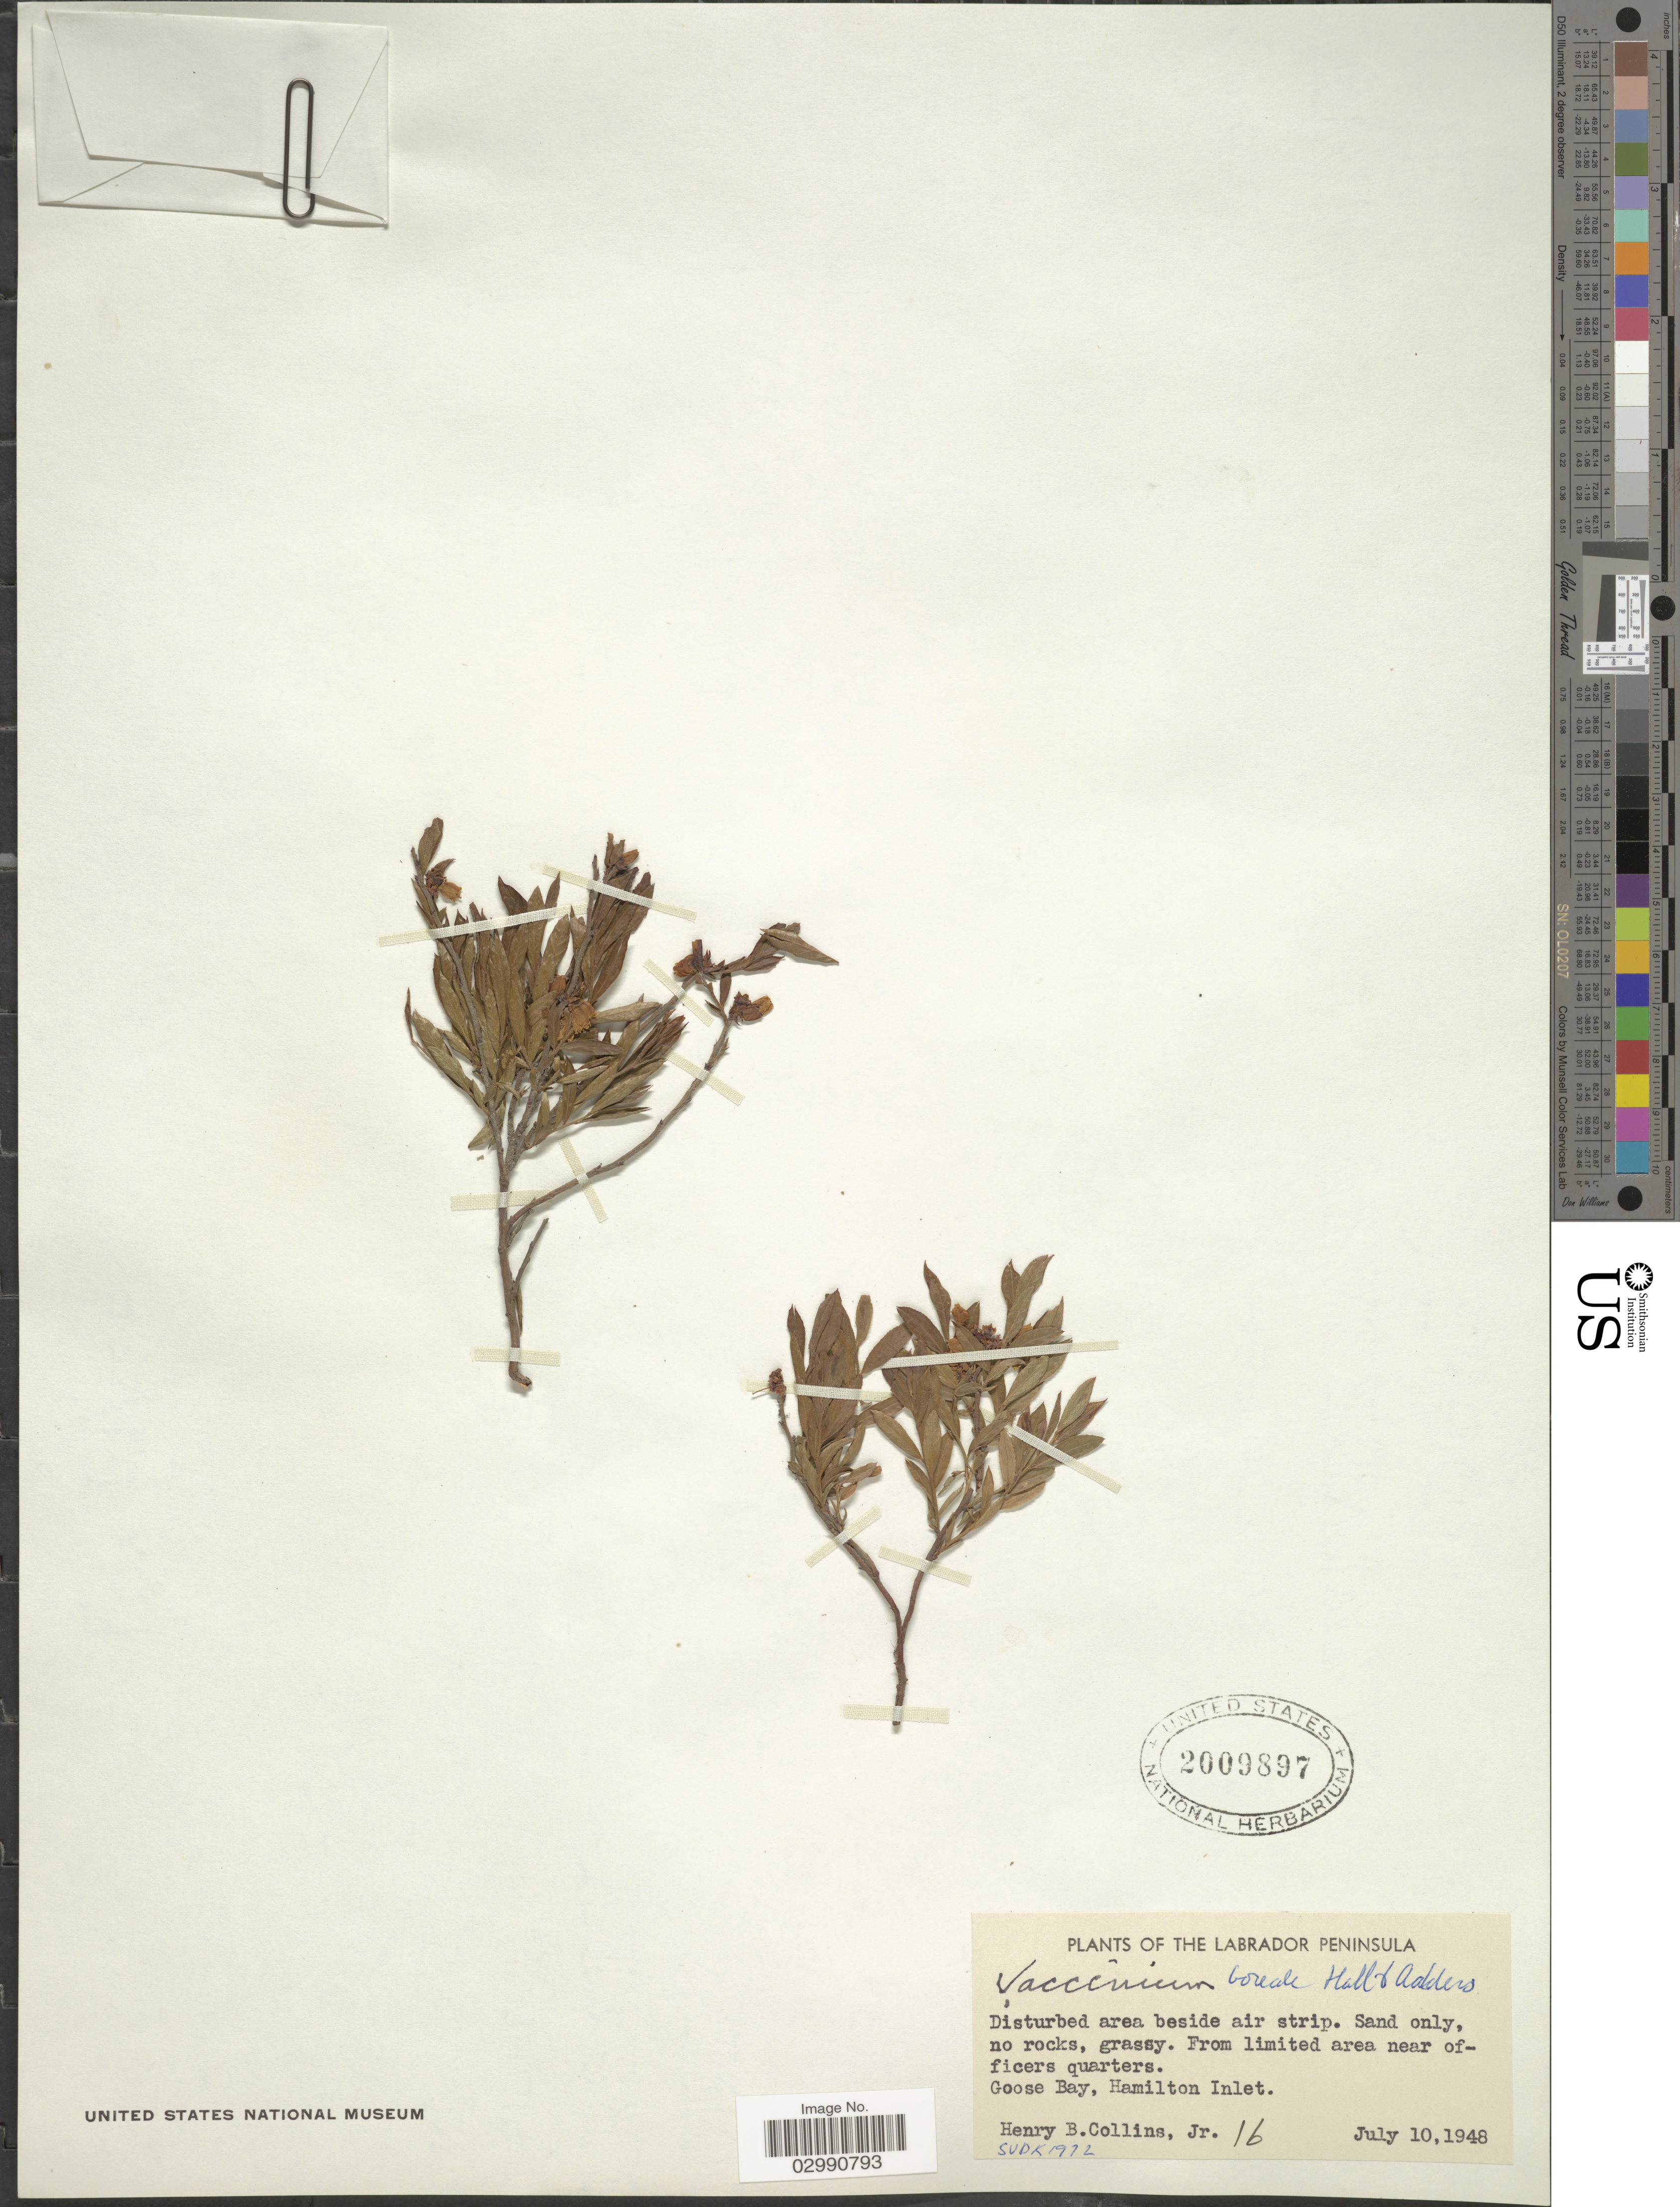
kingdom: Plantae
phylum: Tracheophyta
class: Magnoliopsida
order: Ericales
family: Ericaceae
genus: Vaccinium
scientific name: Vaccinium sp.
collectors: H. Collins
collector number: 16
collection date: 1948-07-10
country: Canada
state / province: Newfoundland and Labrador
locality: The Labrador Peninsula, Goose Bay, Hamilton Inlet.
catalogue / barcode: US 2009897